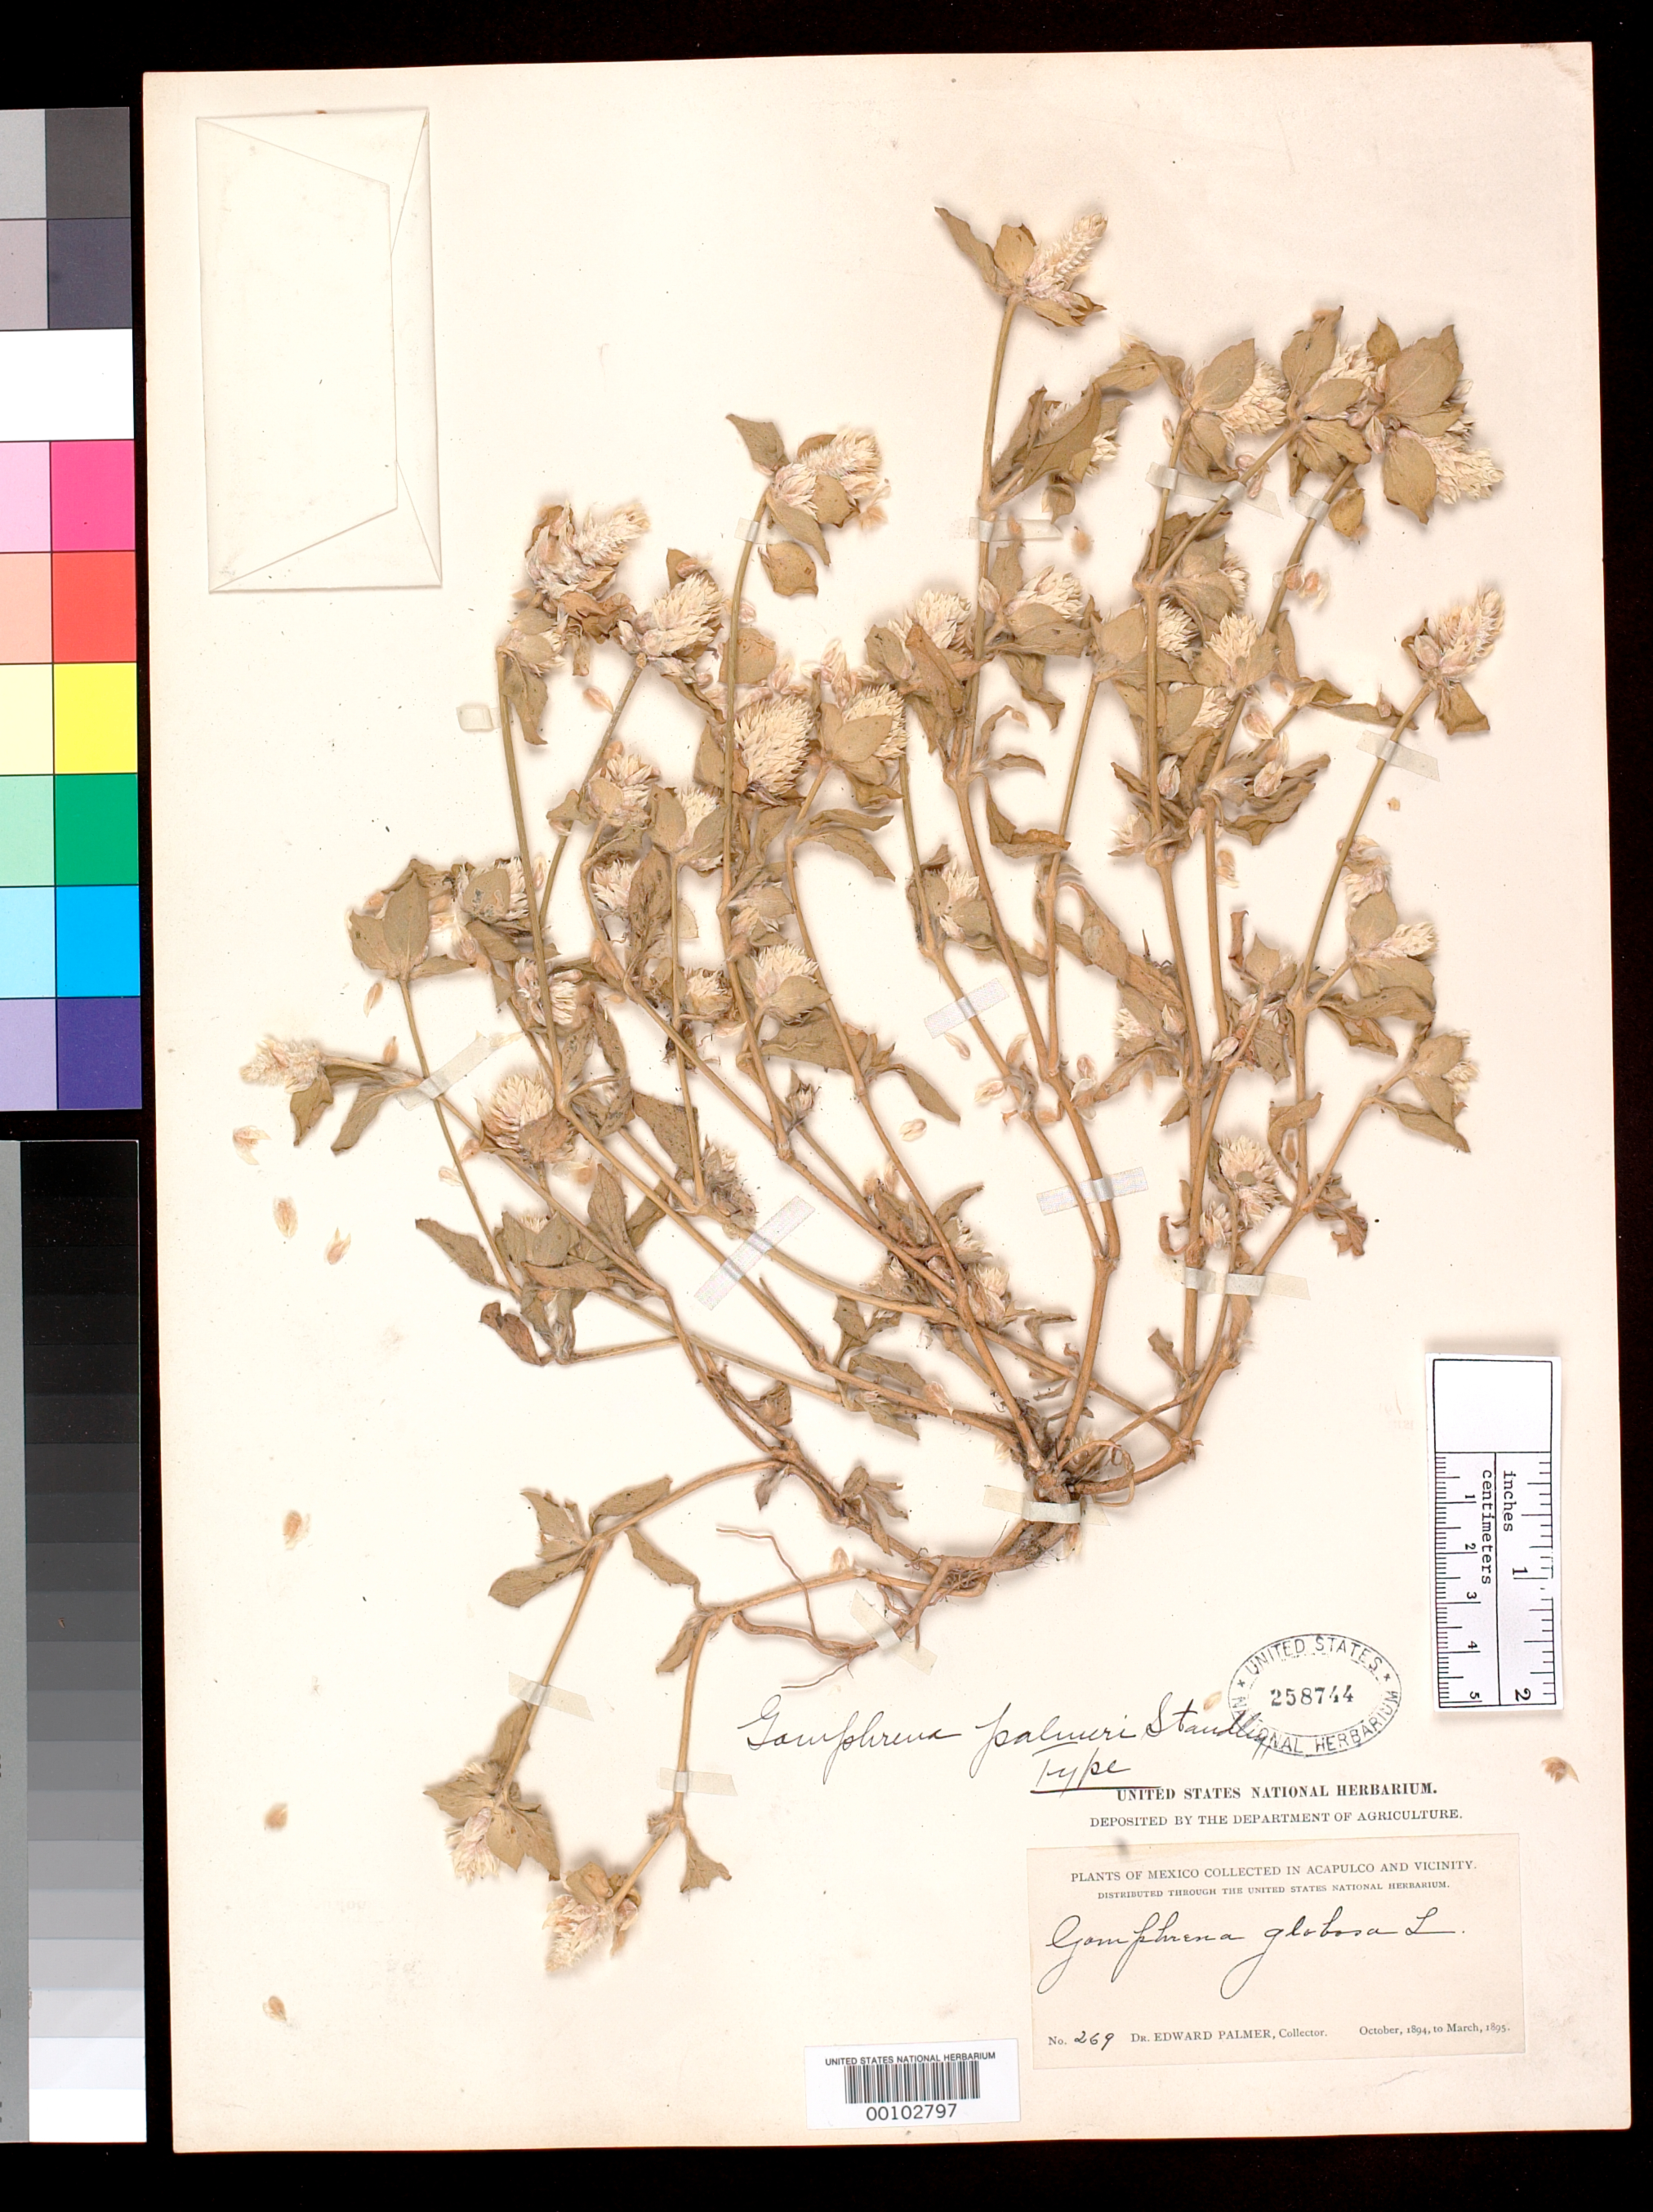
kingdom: Plantae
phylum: Tracheophyta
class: Magnoliopsida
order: Caryophyllales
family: Amaranthaceae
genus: Gomphrena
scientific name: Gomphrena palmeri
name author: Standl.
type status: Holotype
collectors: E. Palmer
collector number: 269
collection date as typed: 1894 to -- --- 1895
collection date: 1894/1895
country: Mexico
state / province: Guerrero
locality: Near Acapulco.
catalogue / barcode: US 258744